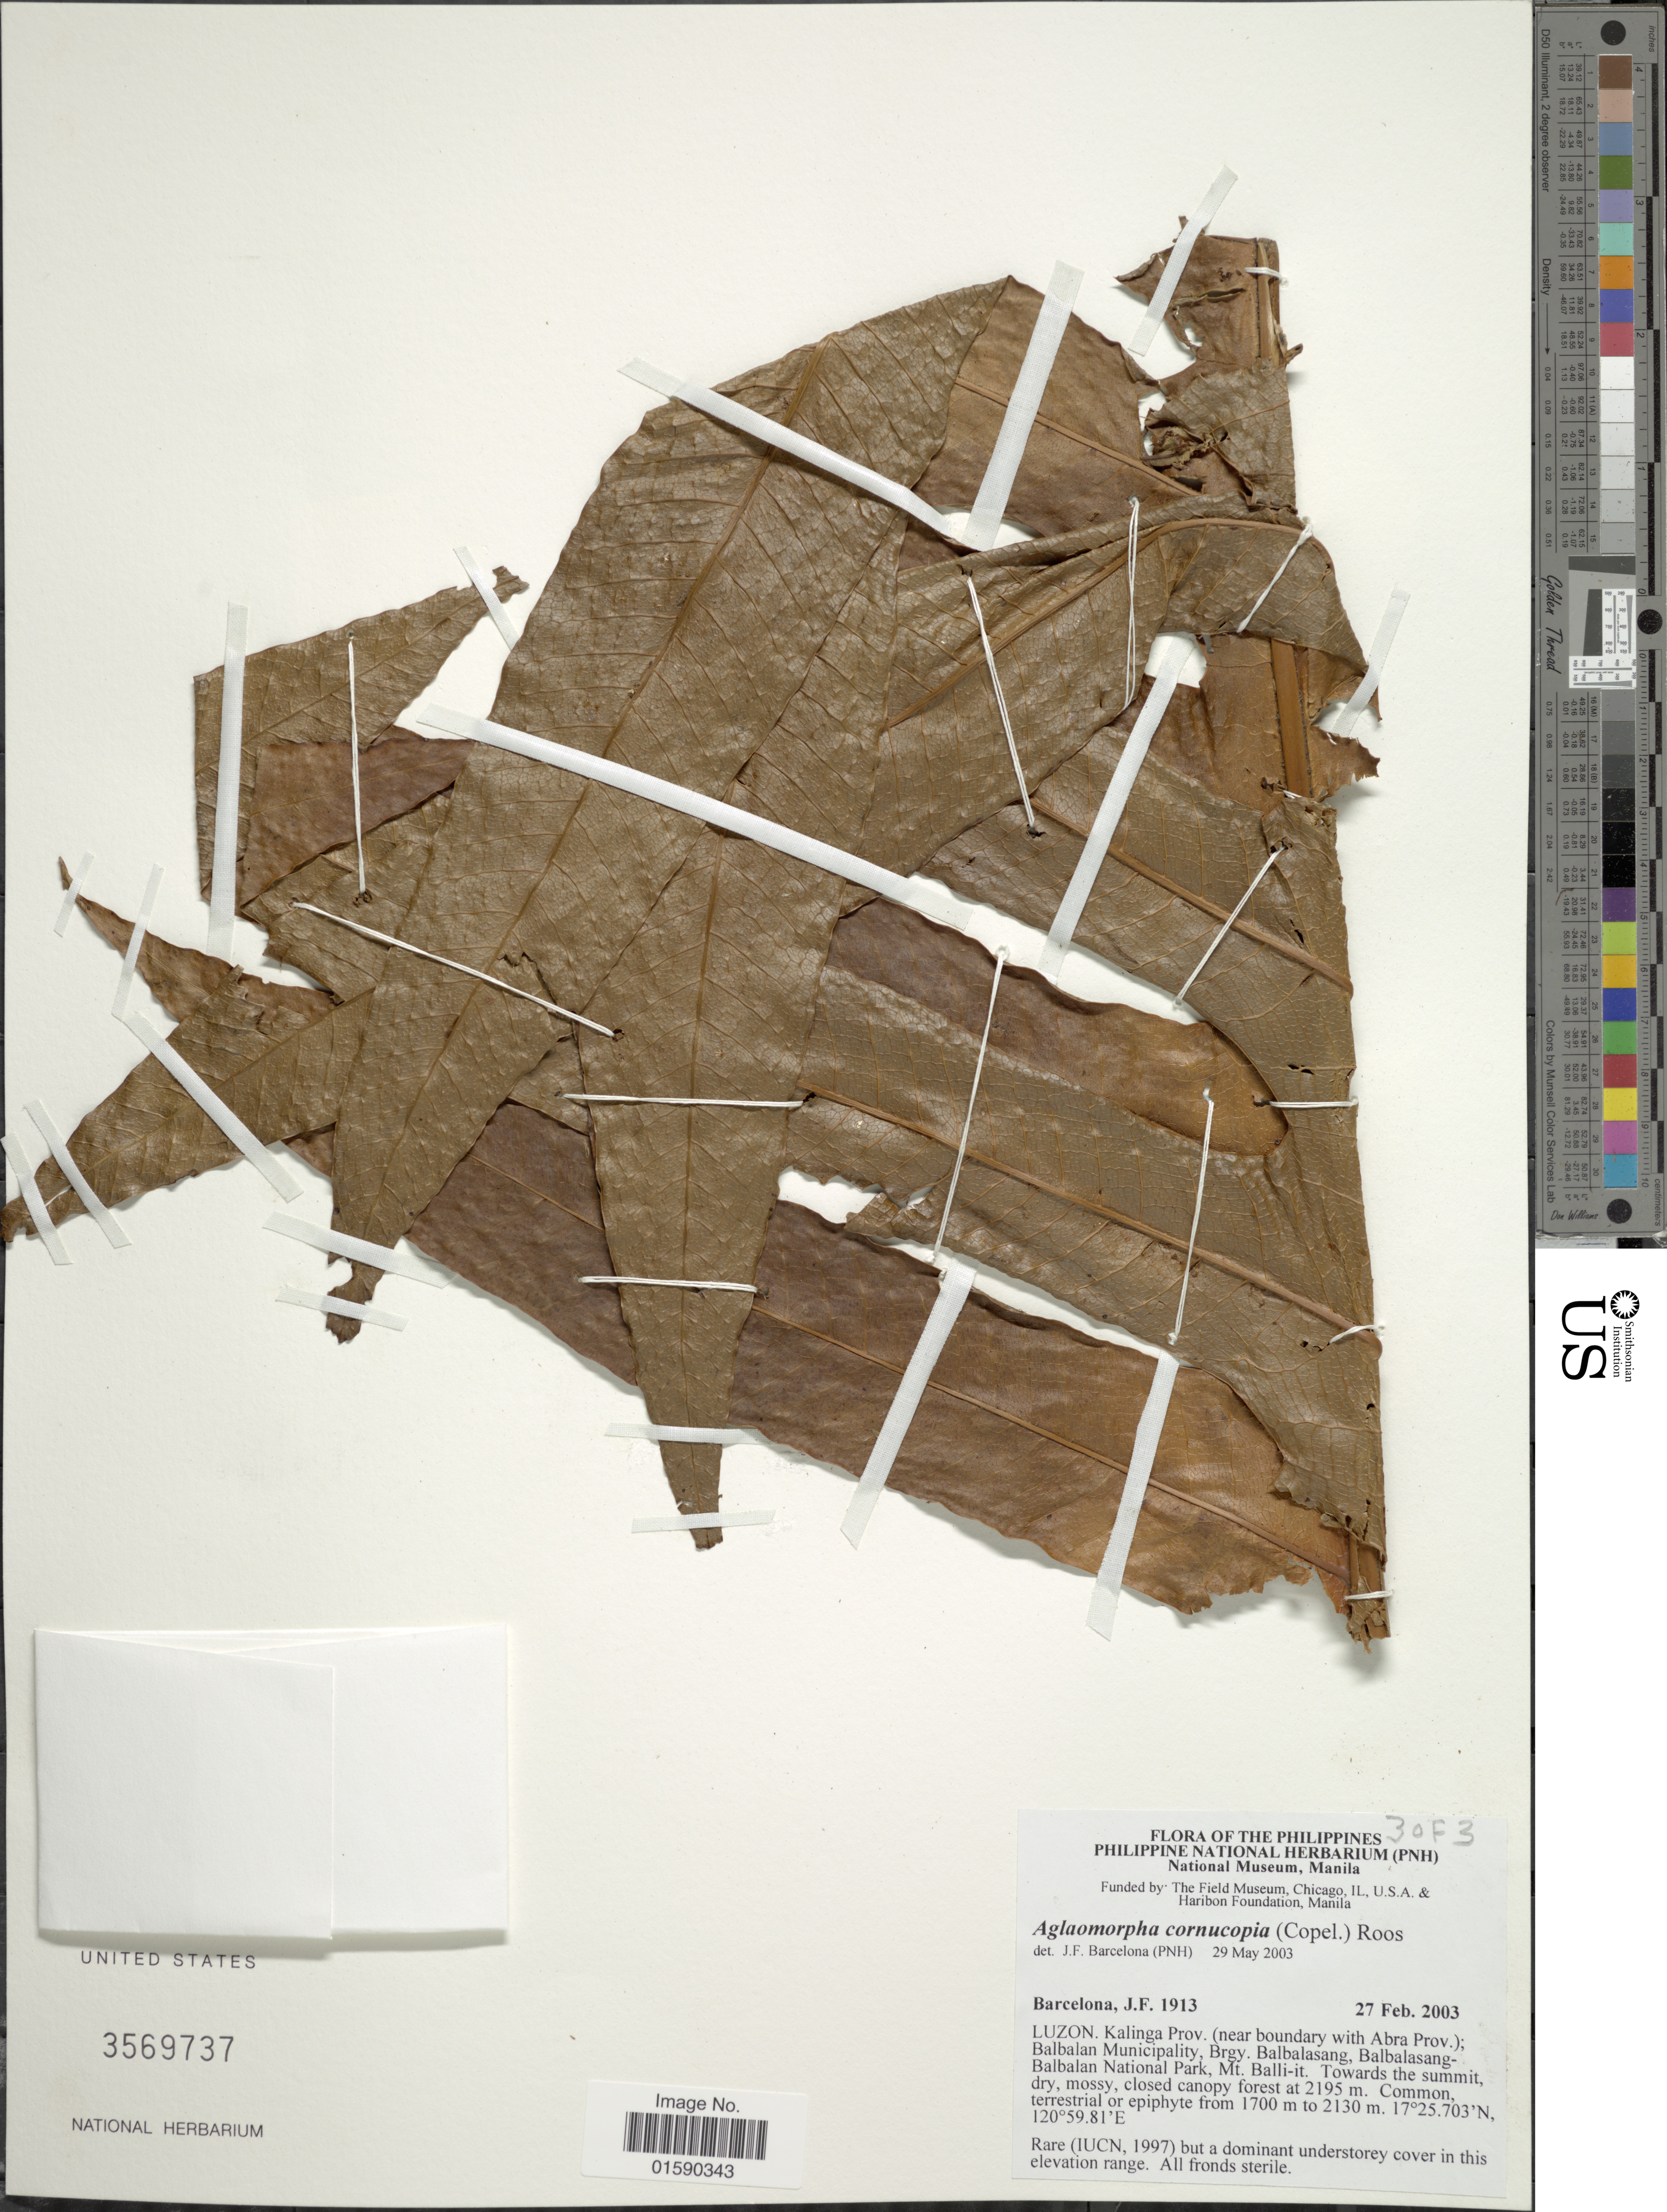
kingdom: Plantae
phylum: Tracheophyta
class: Polypodiopsida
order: Polypodiales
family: Polypodiaceae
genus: Aglaomorpha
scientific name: Aglaomorpha cornucopia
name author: (Copel.) M.C. Roos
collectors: J. F. Barcelona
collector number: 1913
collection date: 2003-02-27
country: Philippines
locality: Luzon, Kalinga Prov.(near boundary with Abra Prov.); Balban Municipality, Brgy. Balbalasang, Balbalasang-Balbalan National Park, Mt. Balli-it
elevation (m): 1700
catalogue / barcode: US 3569737